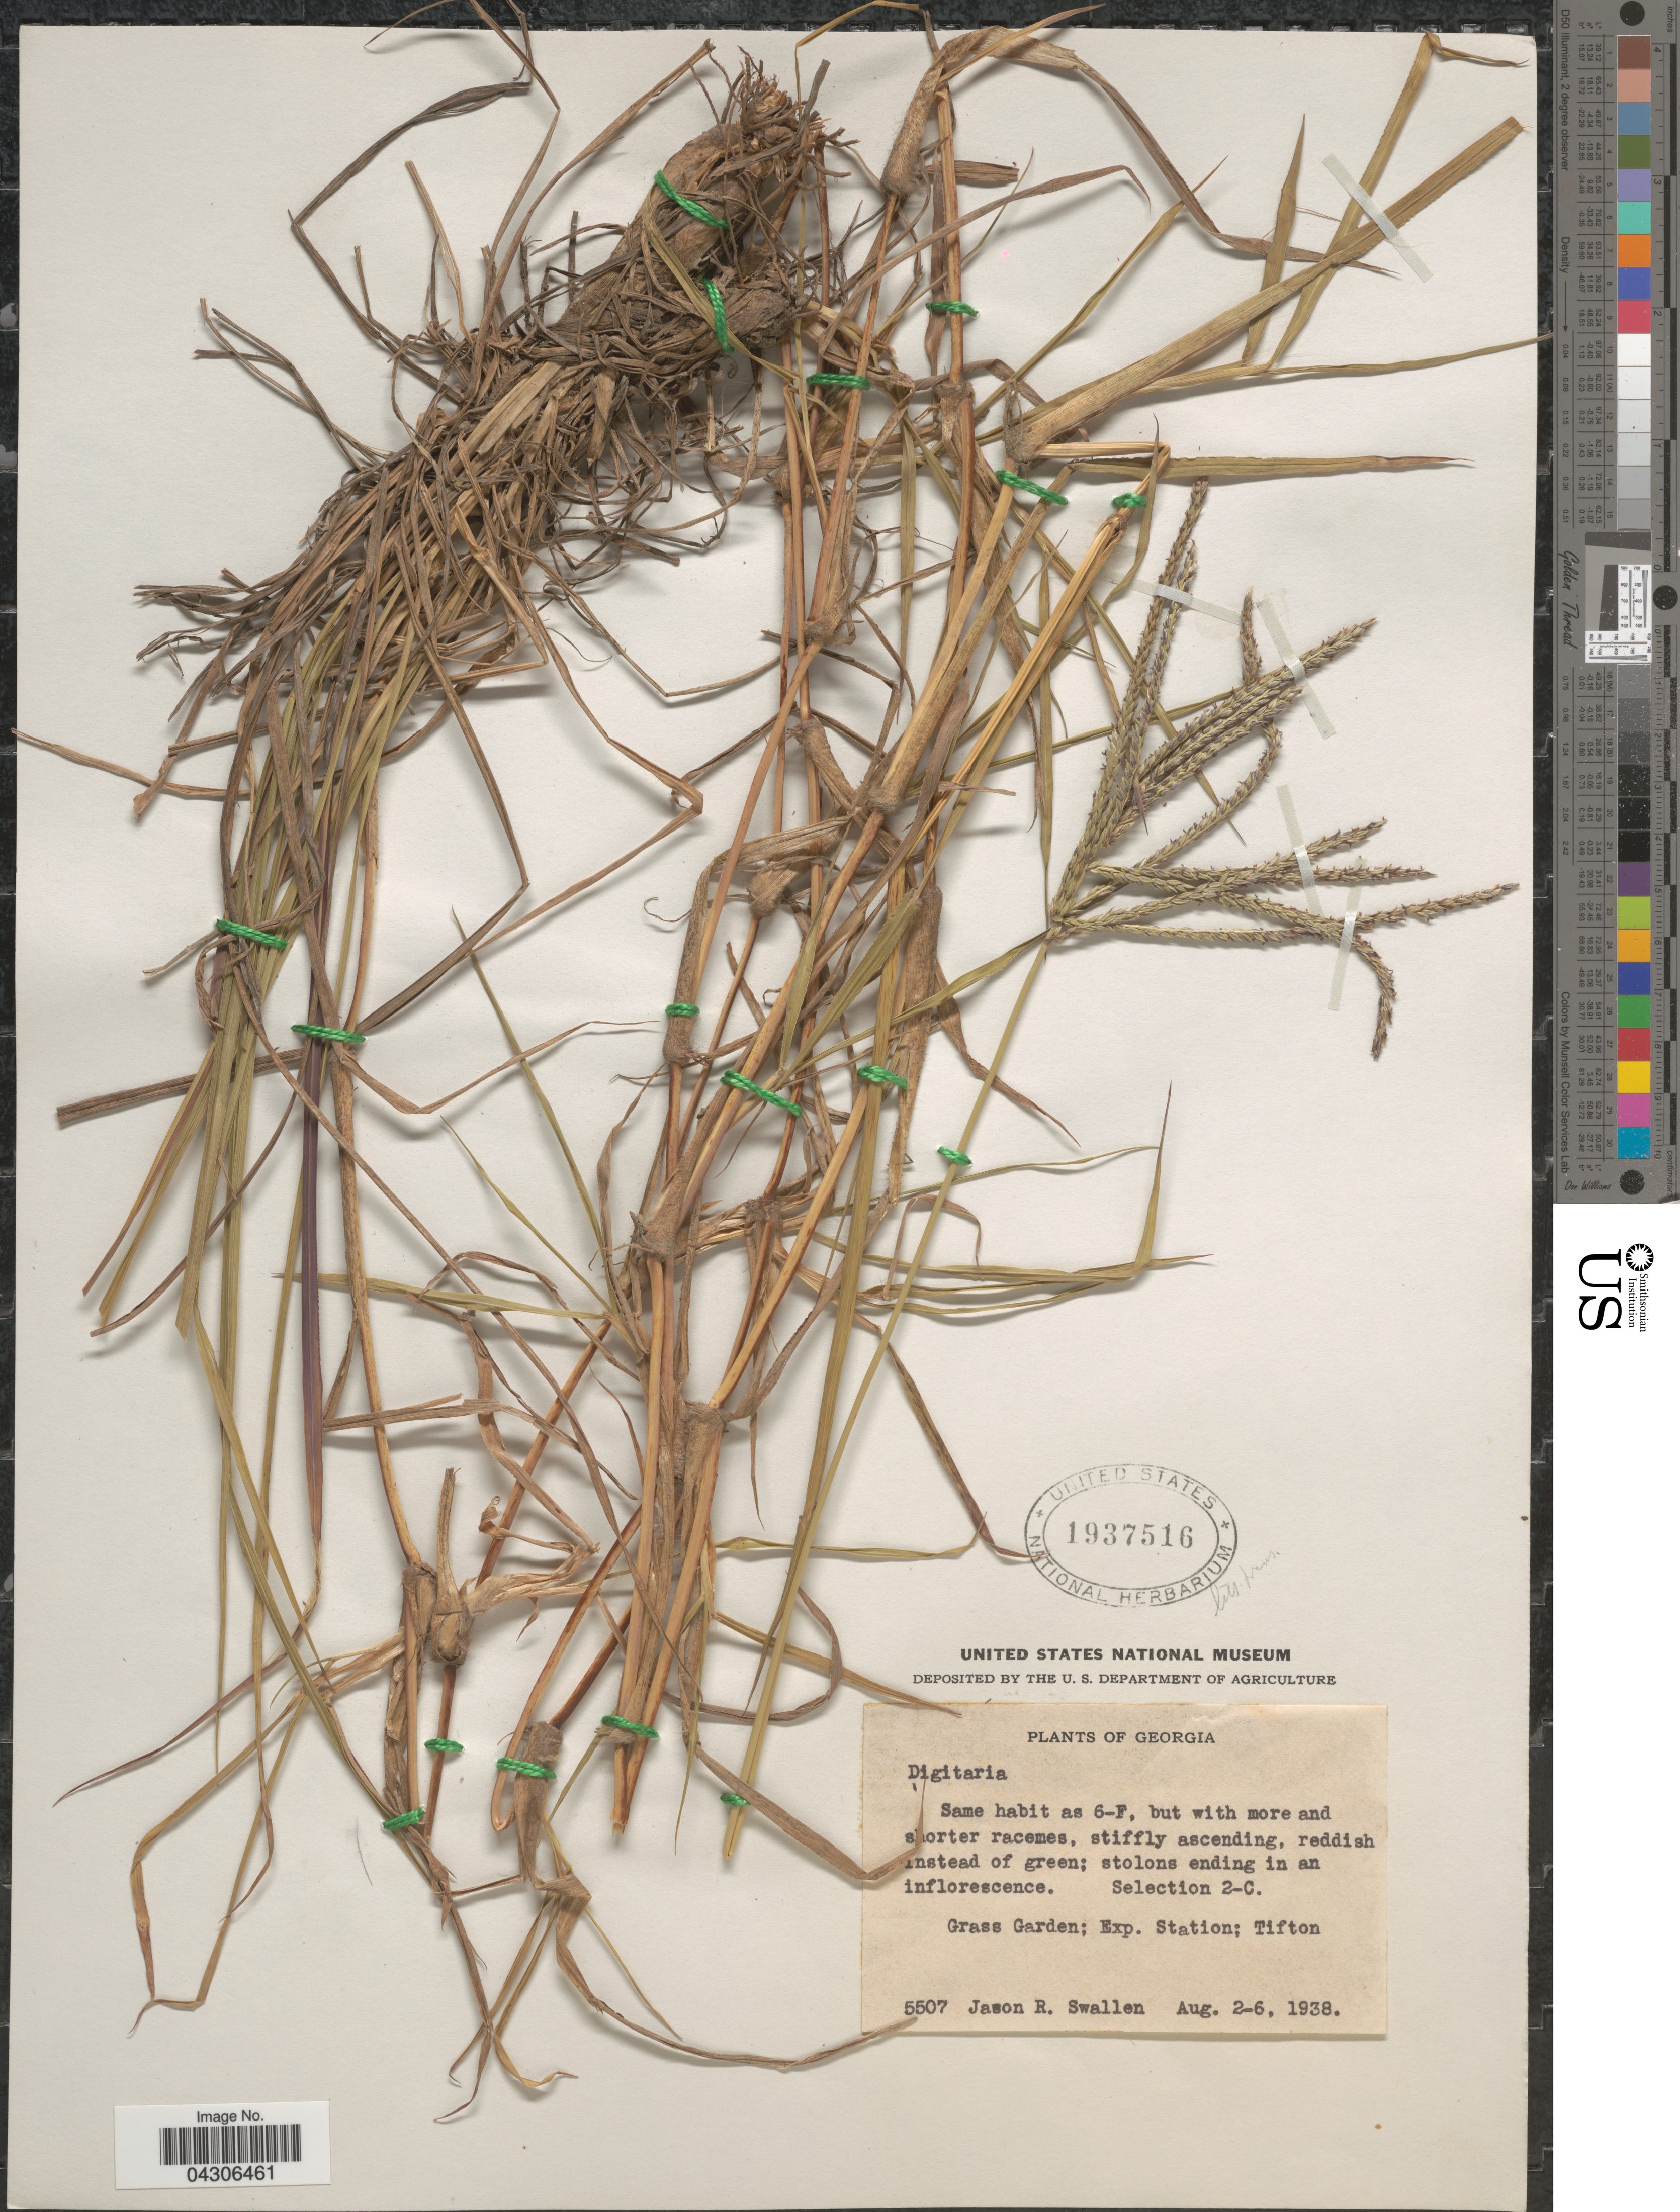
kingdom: Plantae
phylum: Tracheophyta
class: Liliopsida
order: Poales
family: Poaceae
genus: Digitaria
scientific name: Digitaria sp.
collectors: J. R. Swallen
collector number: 5507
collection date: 1938-08-02/1938-08-06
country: United States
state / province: Georgia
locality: Grass Garden; Exp. Station; Tifton.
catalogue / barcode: US 1937516